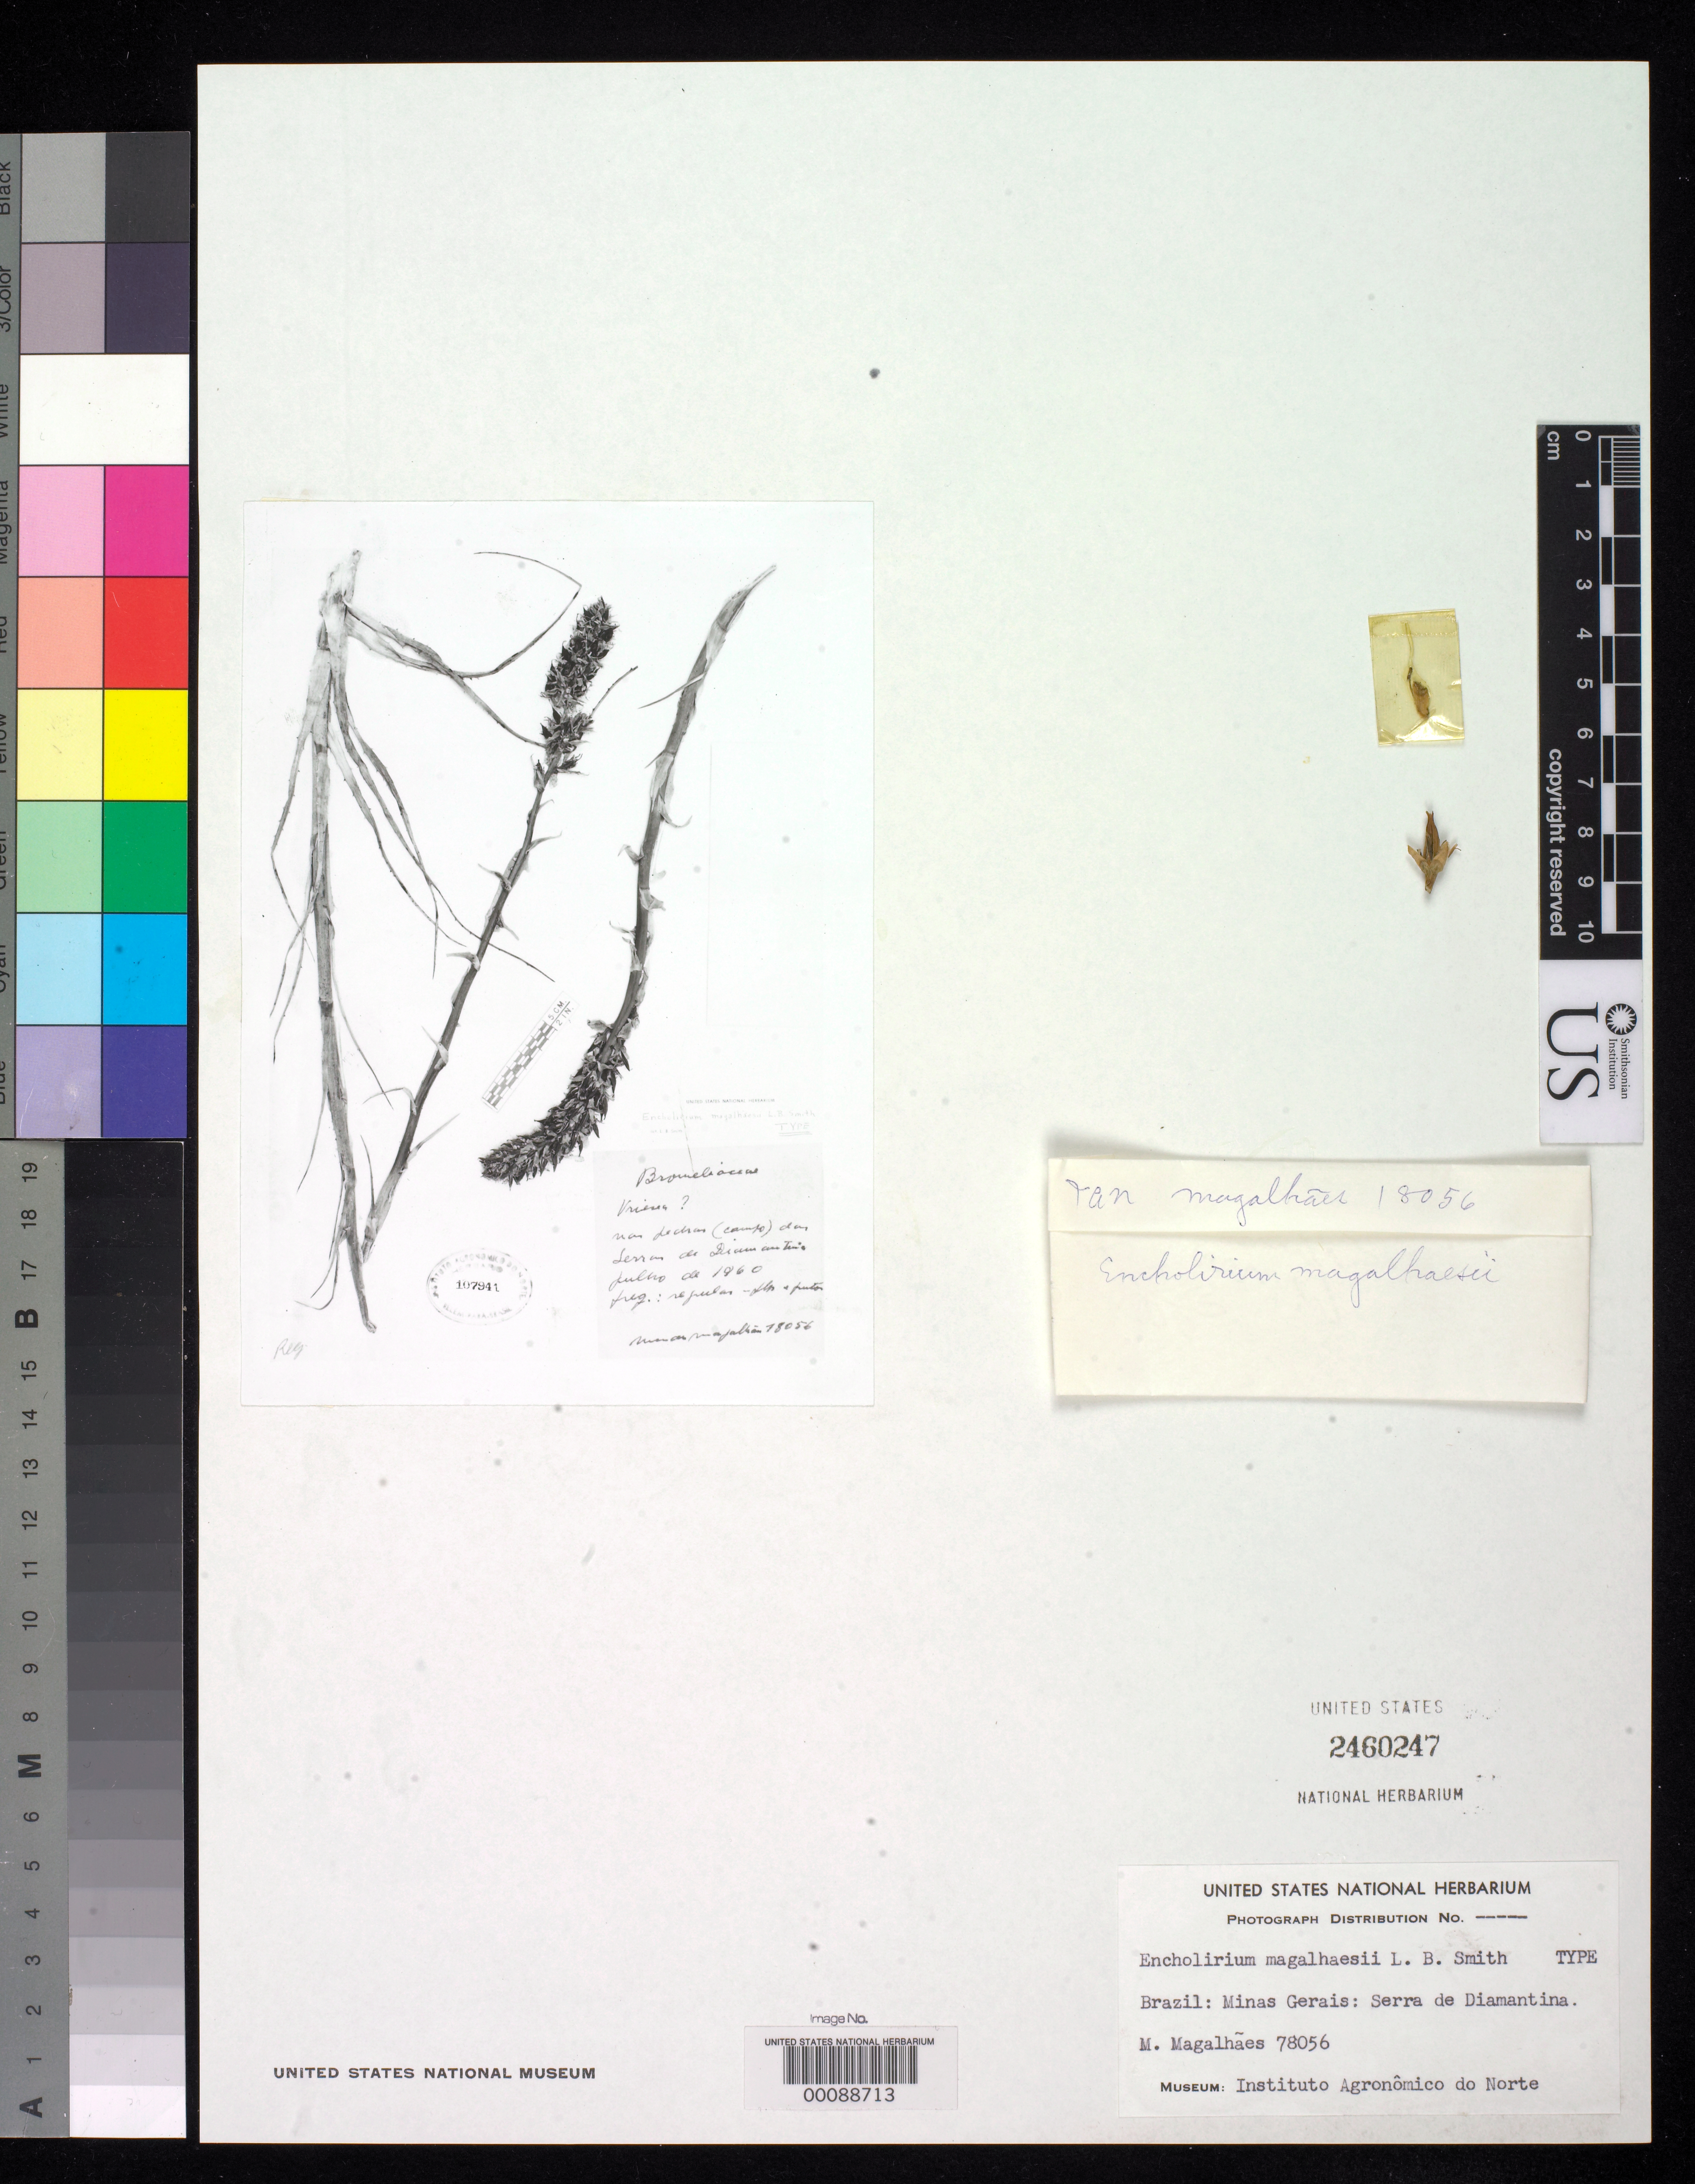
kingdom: Plantae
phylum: Tracheophyta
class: Liliopsida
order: Poales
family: Bromeliaceae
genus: Encholirium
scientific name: Encholirium magalhaesii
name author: L.B. Sm.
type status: Isotype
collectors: M. Magalhães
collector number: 78056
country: Brazil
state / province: Minas Gerais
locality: Serra de Diamantina.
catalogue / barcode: US 2460247